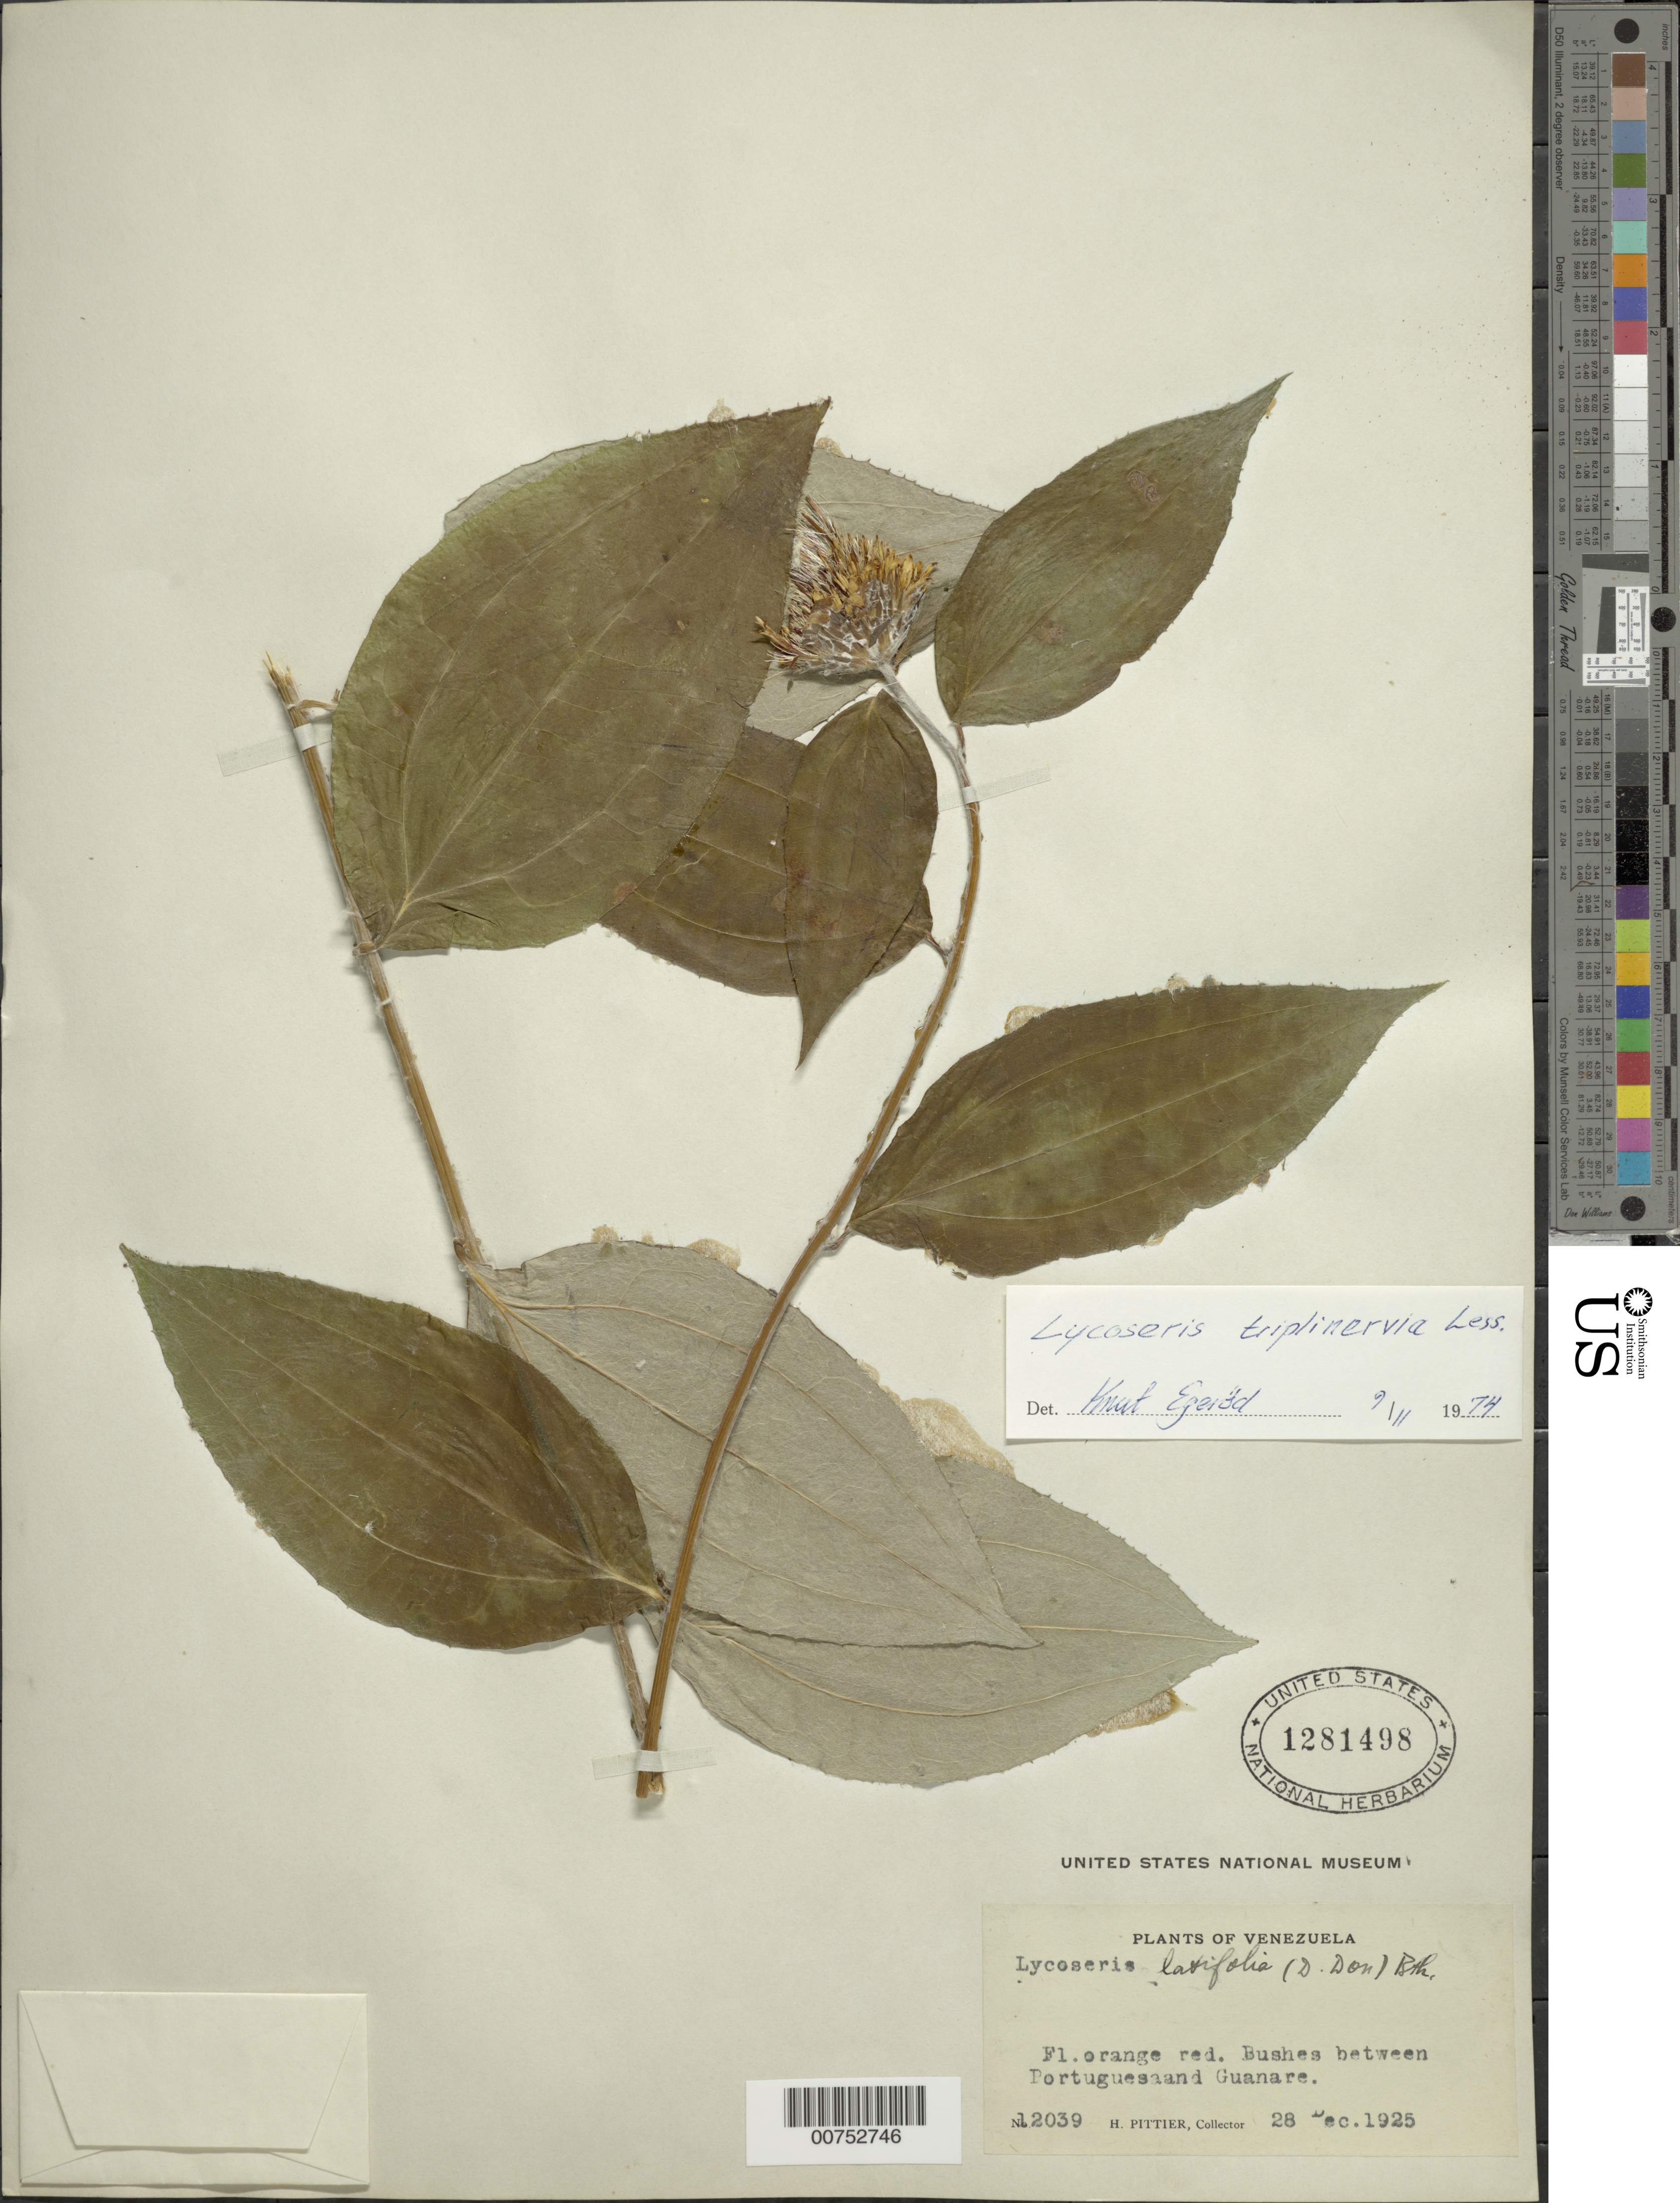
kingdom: Plantae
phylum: Tracheophyta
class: Magnoliopsida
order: Asterales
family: Asteraceae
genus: Lycoseris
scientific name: Lycoseris triplinervia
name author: Less.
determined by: Egerod, Knut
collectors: H. F. Pittier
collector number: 12039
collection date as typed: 28-Dec-25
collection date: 1925-12-28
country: Venezuela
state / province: Portuguesa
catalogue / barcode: US 1281498